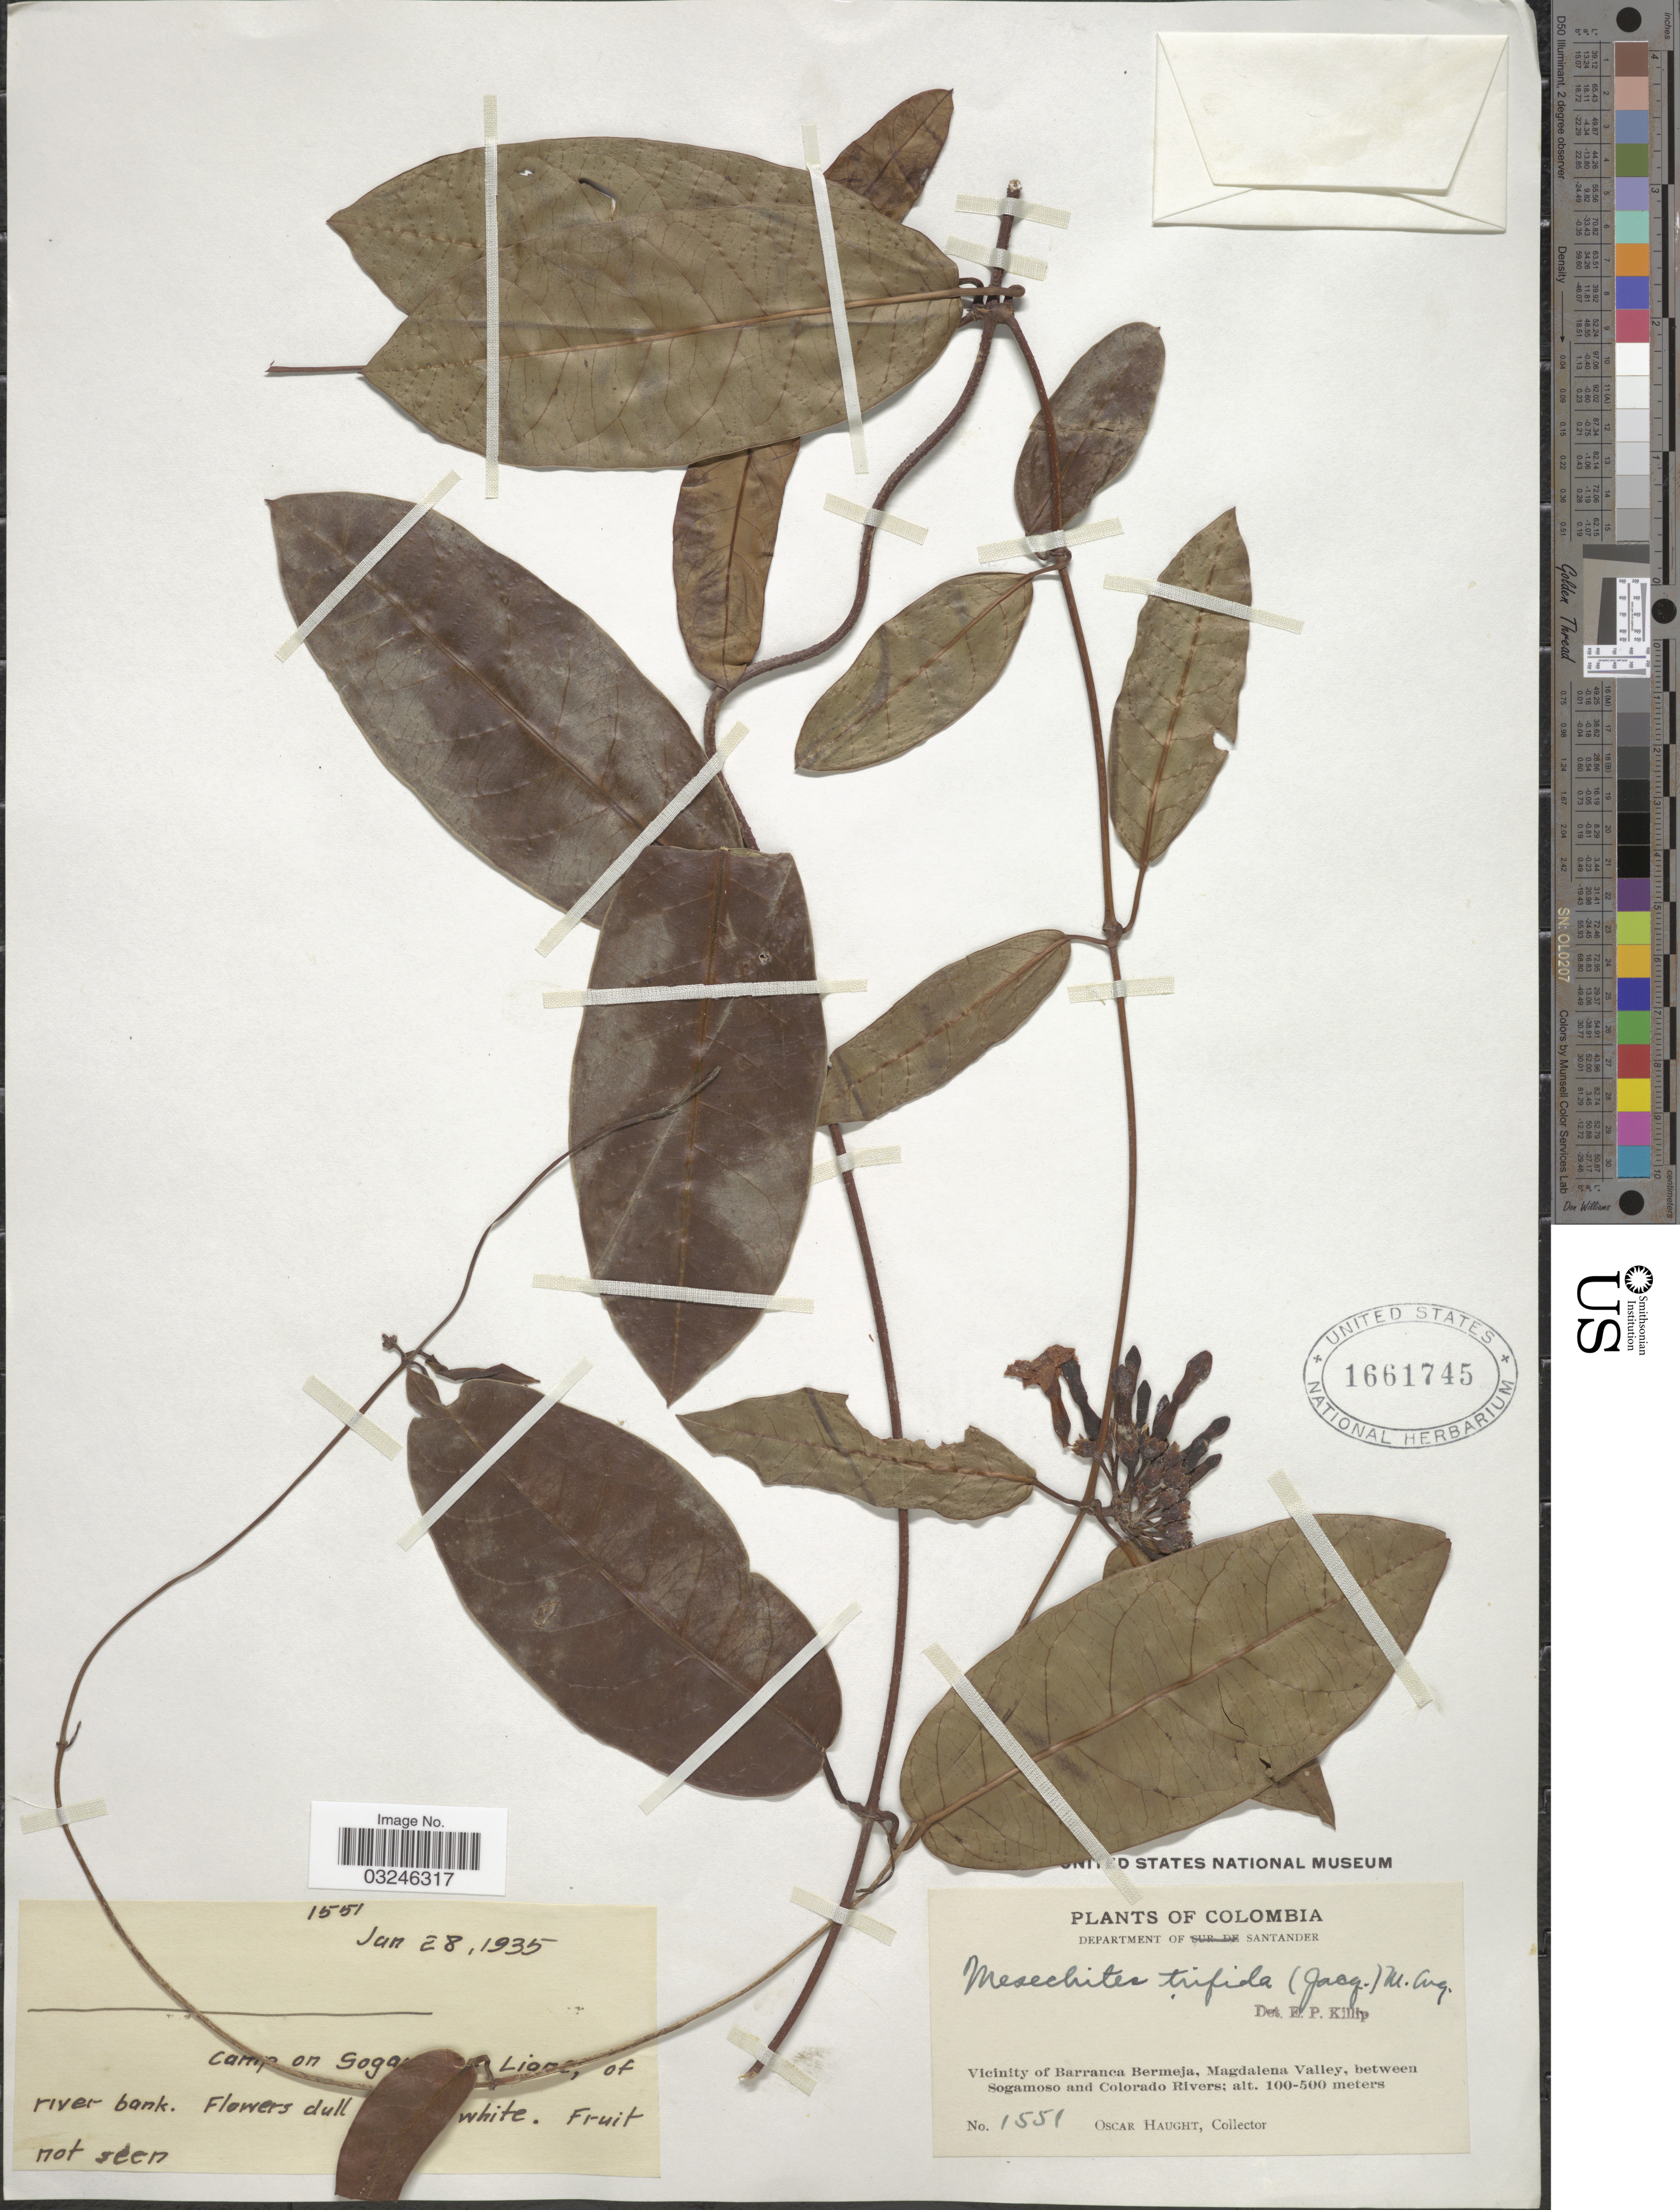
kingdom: Plantae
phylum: Tracheophyta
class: Magnoliopsida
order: Gentianales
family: Apocynaceae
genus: Mesechites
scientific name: Mesechites trifidus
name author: (Jacq.) Müll. Arg.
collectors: O. L. Haught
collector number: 1551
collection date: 1935-01-28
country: Colombia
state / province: Santander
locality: Department of Santander. Vicinity of Barranca Bermeja, Magdalena Valley, between Sogamoso and Colorado Rivers. Camp on Soga [illegible text] Lio [illegible text], of river bank.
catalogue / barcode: US 1661745